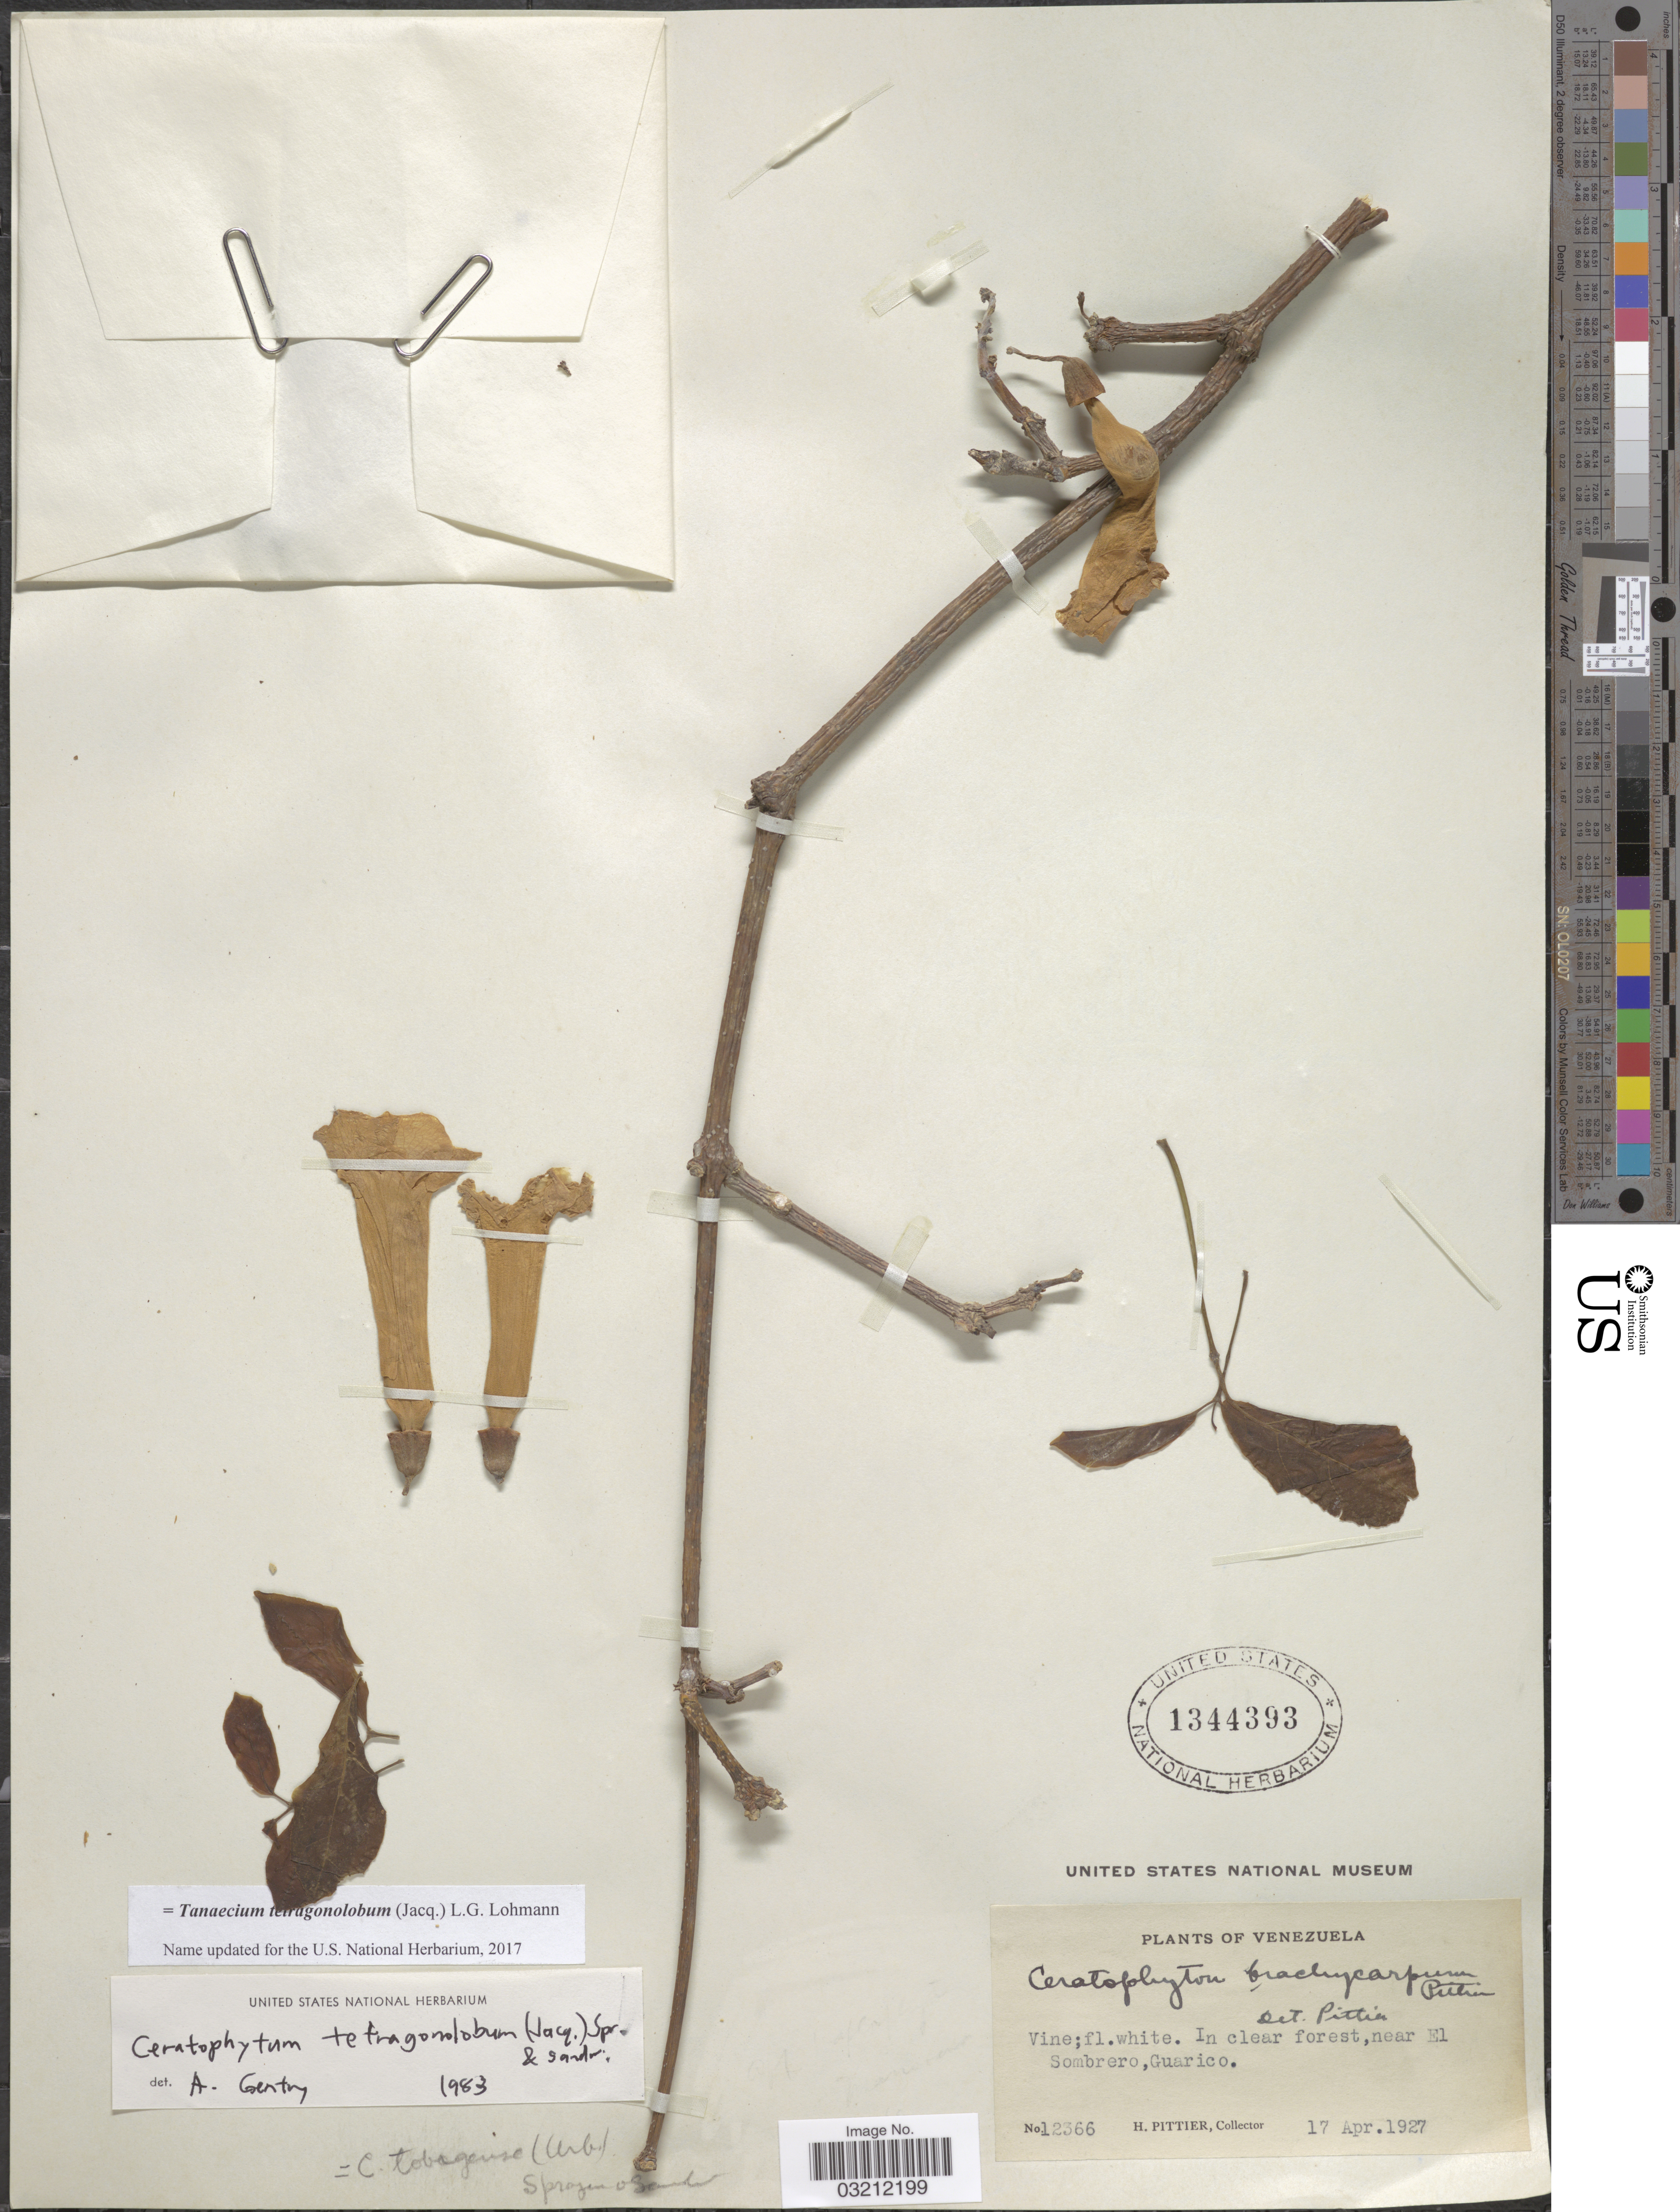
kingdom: Plantae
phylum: Tracheophyta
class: Magnoliopsida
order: Lamiales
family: Bignoniaceae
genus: Tanaecium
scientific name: Tanaecium tetragonolobum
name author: (Jacq.) L.G. Lohmann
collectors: H. F. Pittier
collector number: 12366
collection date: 1927-04-17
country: Venezuela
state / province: Guárico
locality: In clear forest, near El Sombrero.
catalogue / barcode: US 1344393